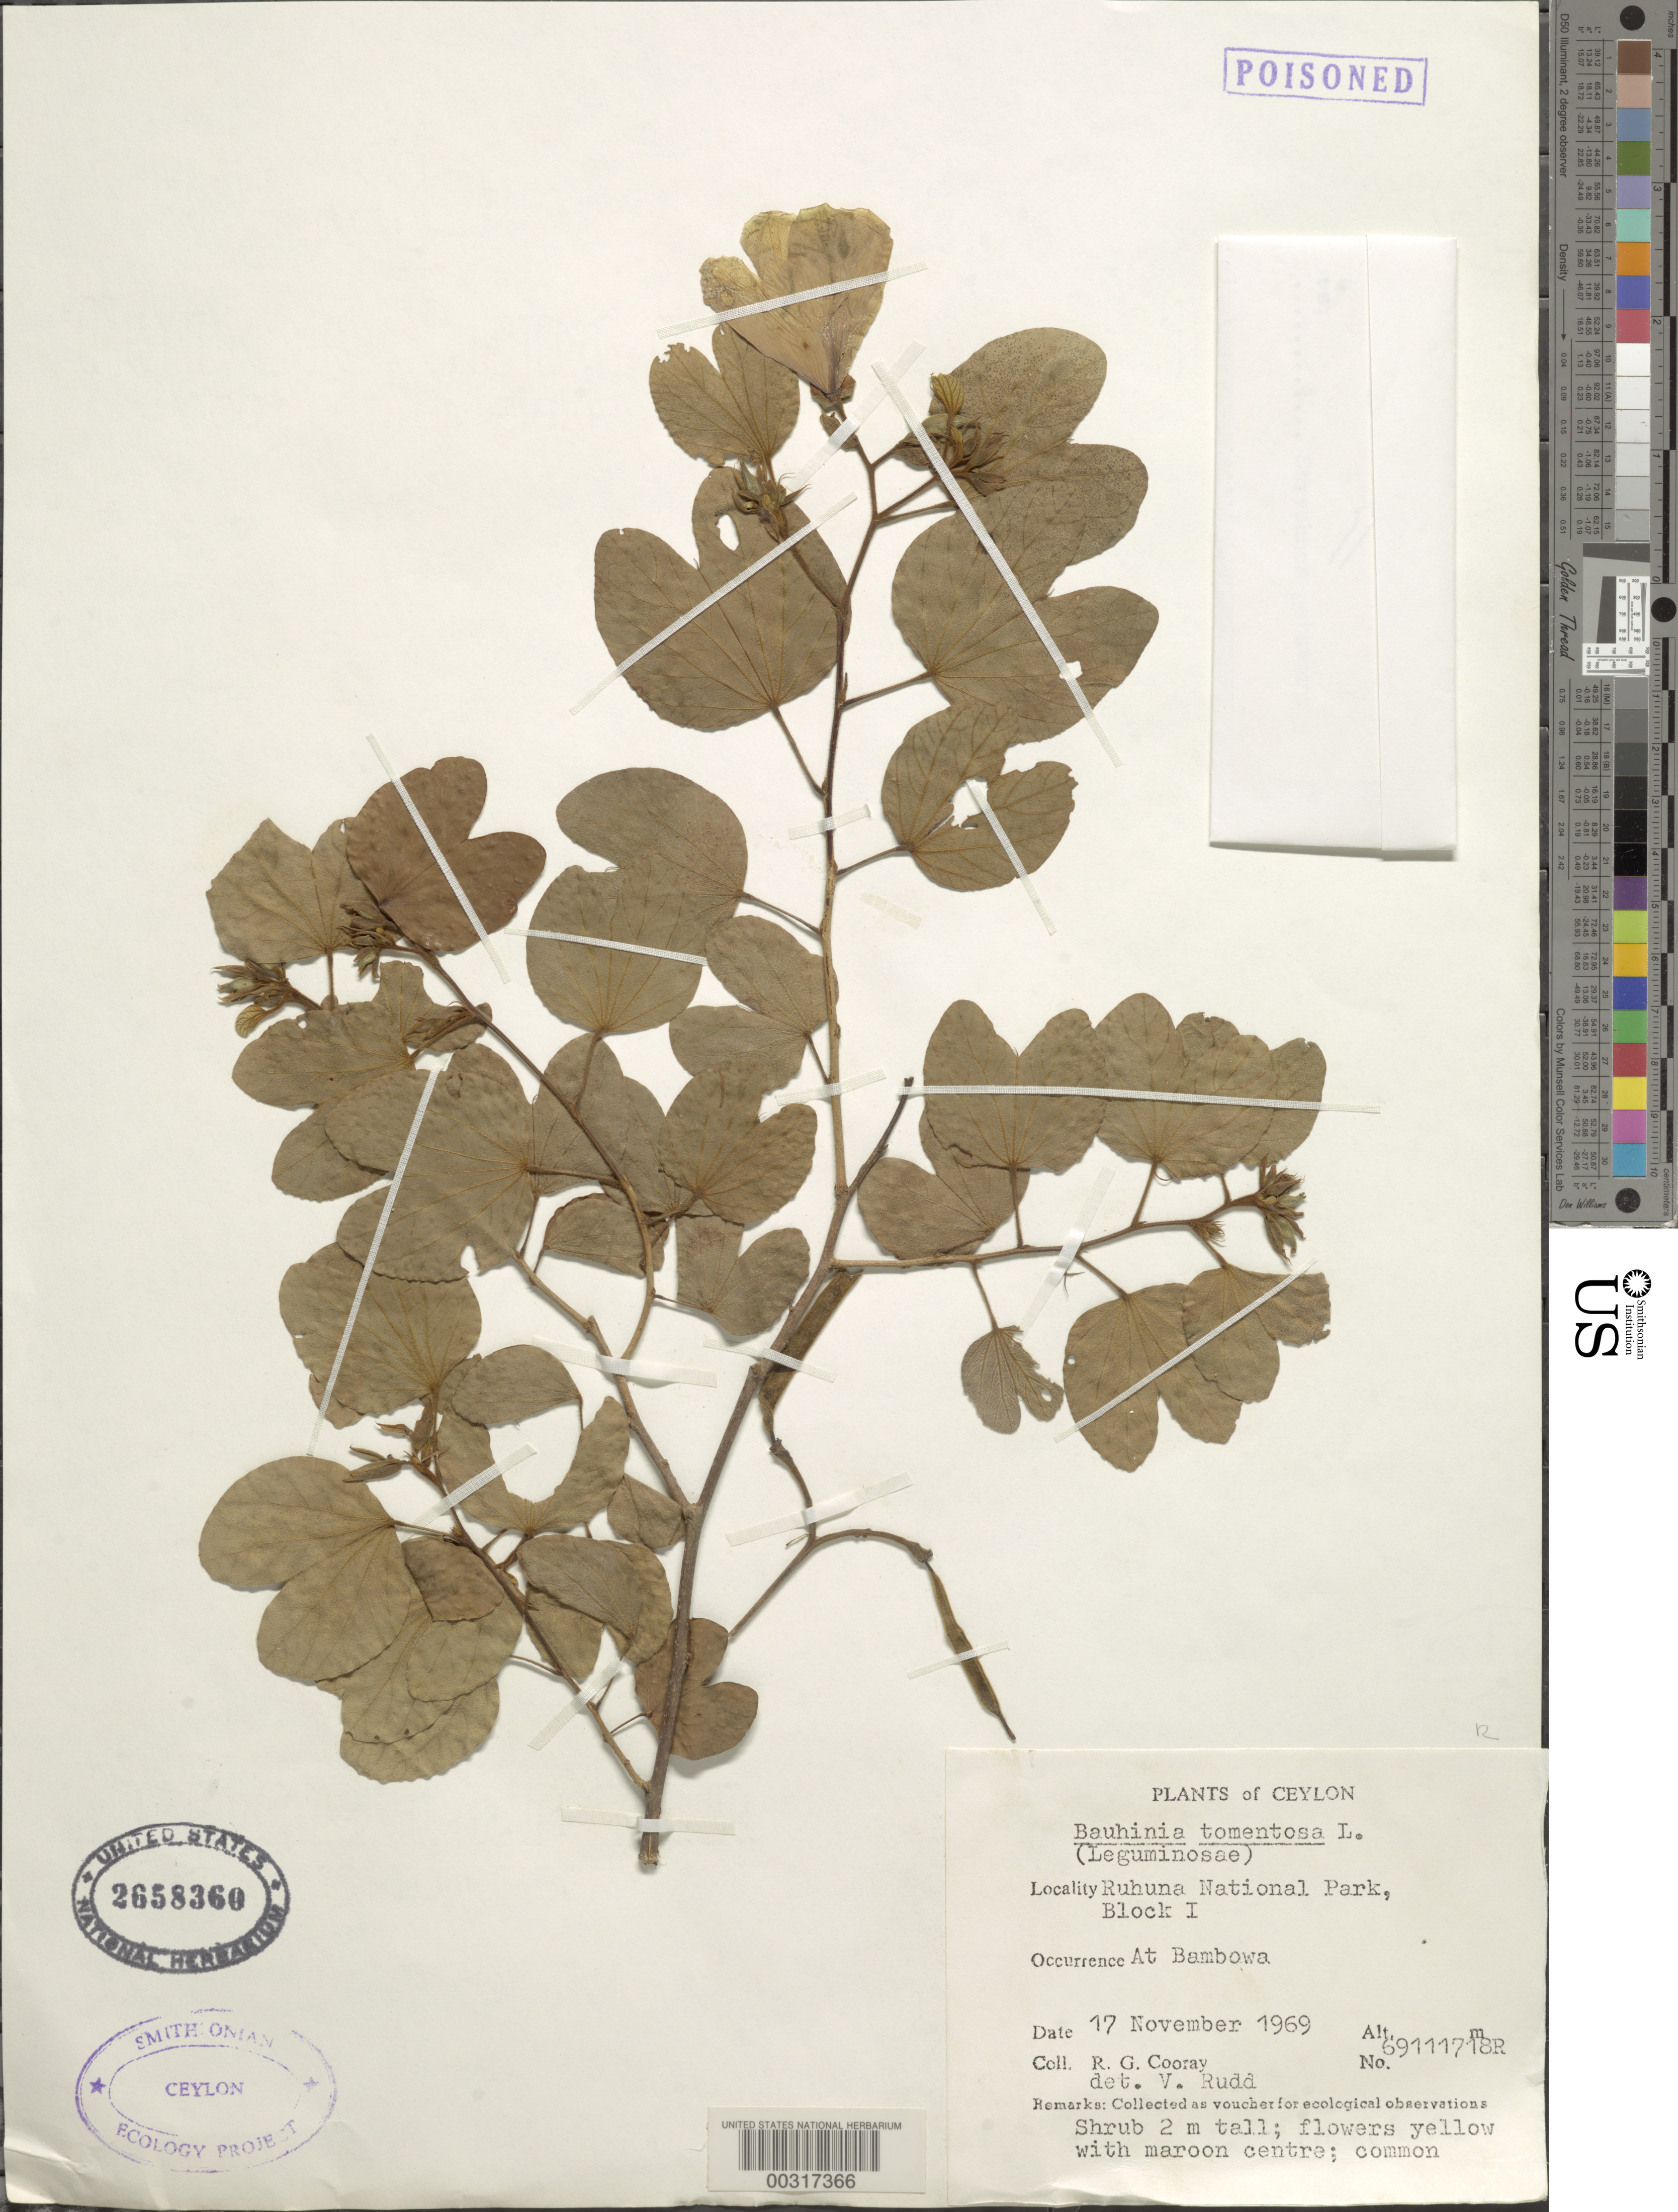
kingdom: Plantae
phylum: Tracheophyta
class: Magnoliopsida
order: Fabales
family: Fabaceae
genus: Bauhinia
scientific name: Bauhinia tomentosa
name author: L.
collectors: R. Cooray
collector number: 69111718r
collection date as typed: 17 Nov 1969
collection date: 1969-11-17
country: Sri Lanka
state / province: Southern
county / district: Hambantota Dist.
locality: Ruhuna national park, block i; at bambowa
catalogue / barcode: US 2658360